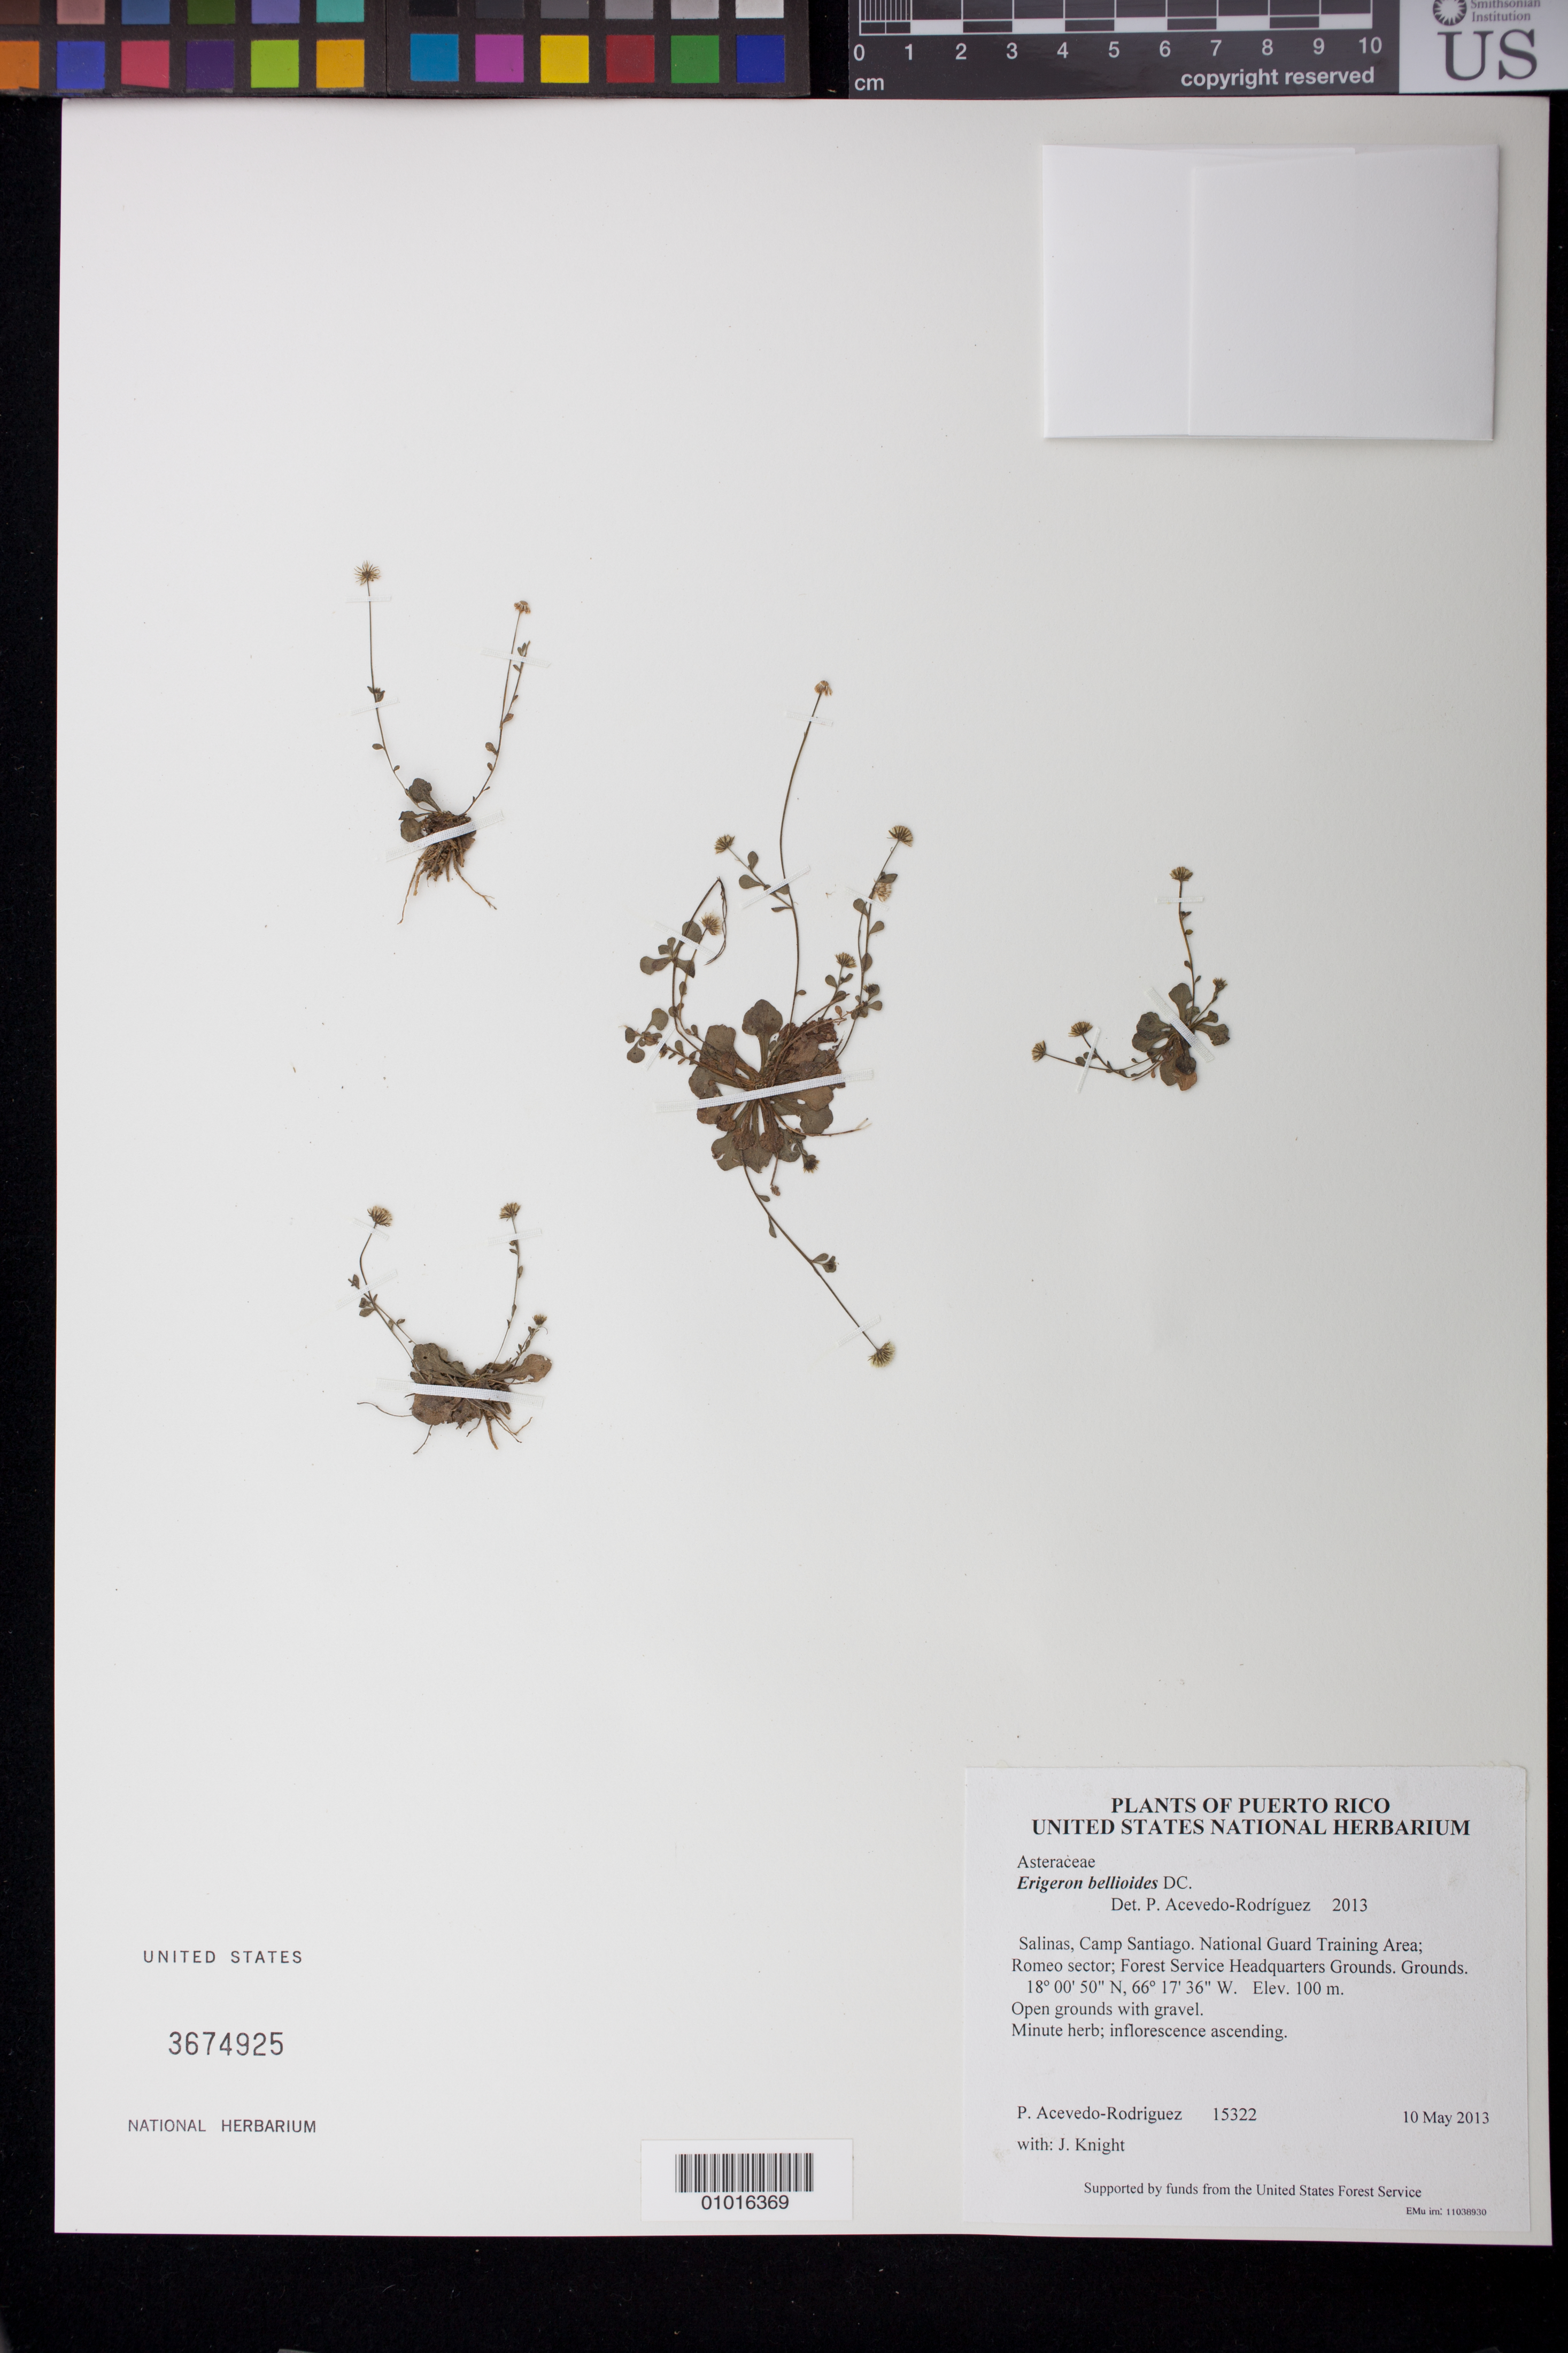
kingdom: Plantae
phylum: Tracheophyta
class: Magnoliopsida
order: Asterales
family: Asteraceae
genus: Erigeron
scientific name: Erigeron bellioides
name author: DC.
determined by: Acevedo-Rodríguez, P., (BOT), Smithsonian Institution - National Museum of Natural History (UNITED STATES)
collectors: P. Acevedo-Rodr. & J. Knight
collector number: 15322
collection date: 2013-05-10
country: Puerto Rico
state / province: Salinas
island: Puerto Rico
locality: Camp Santiago. National Guard Training Area; Romeo sector; Forest Service Headquarters Grounds.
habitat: Open grounds with gravel.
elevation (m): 100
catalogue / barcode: US 3674925